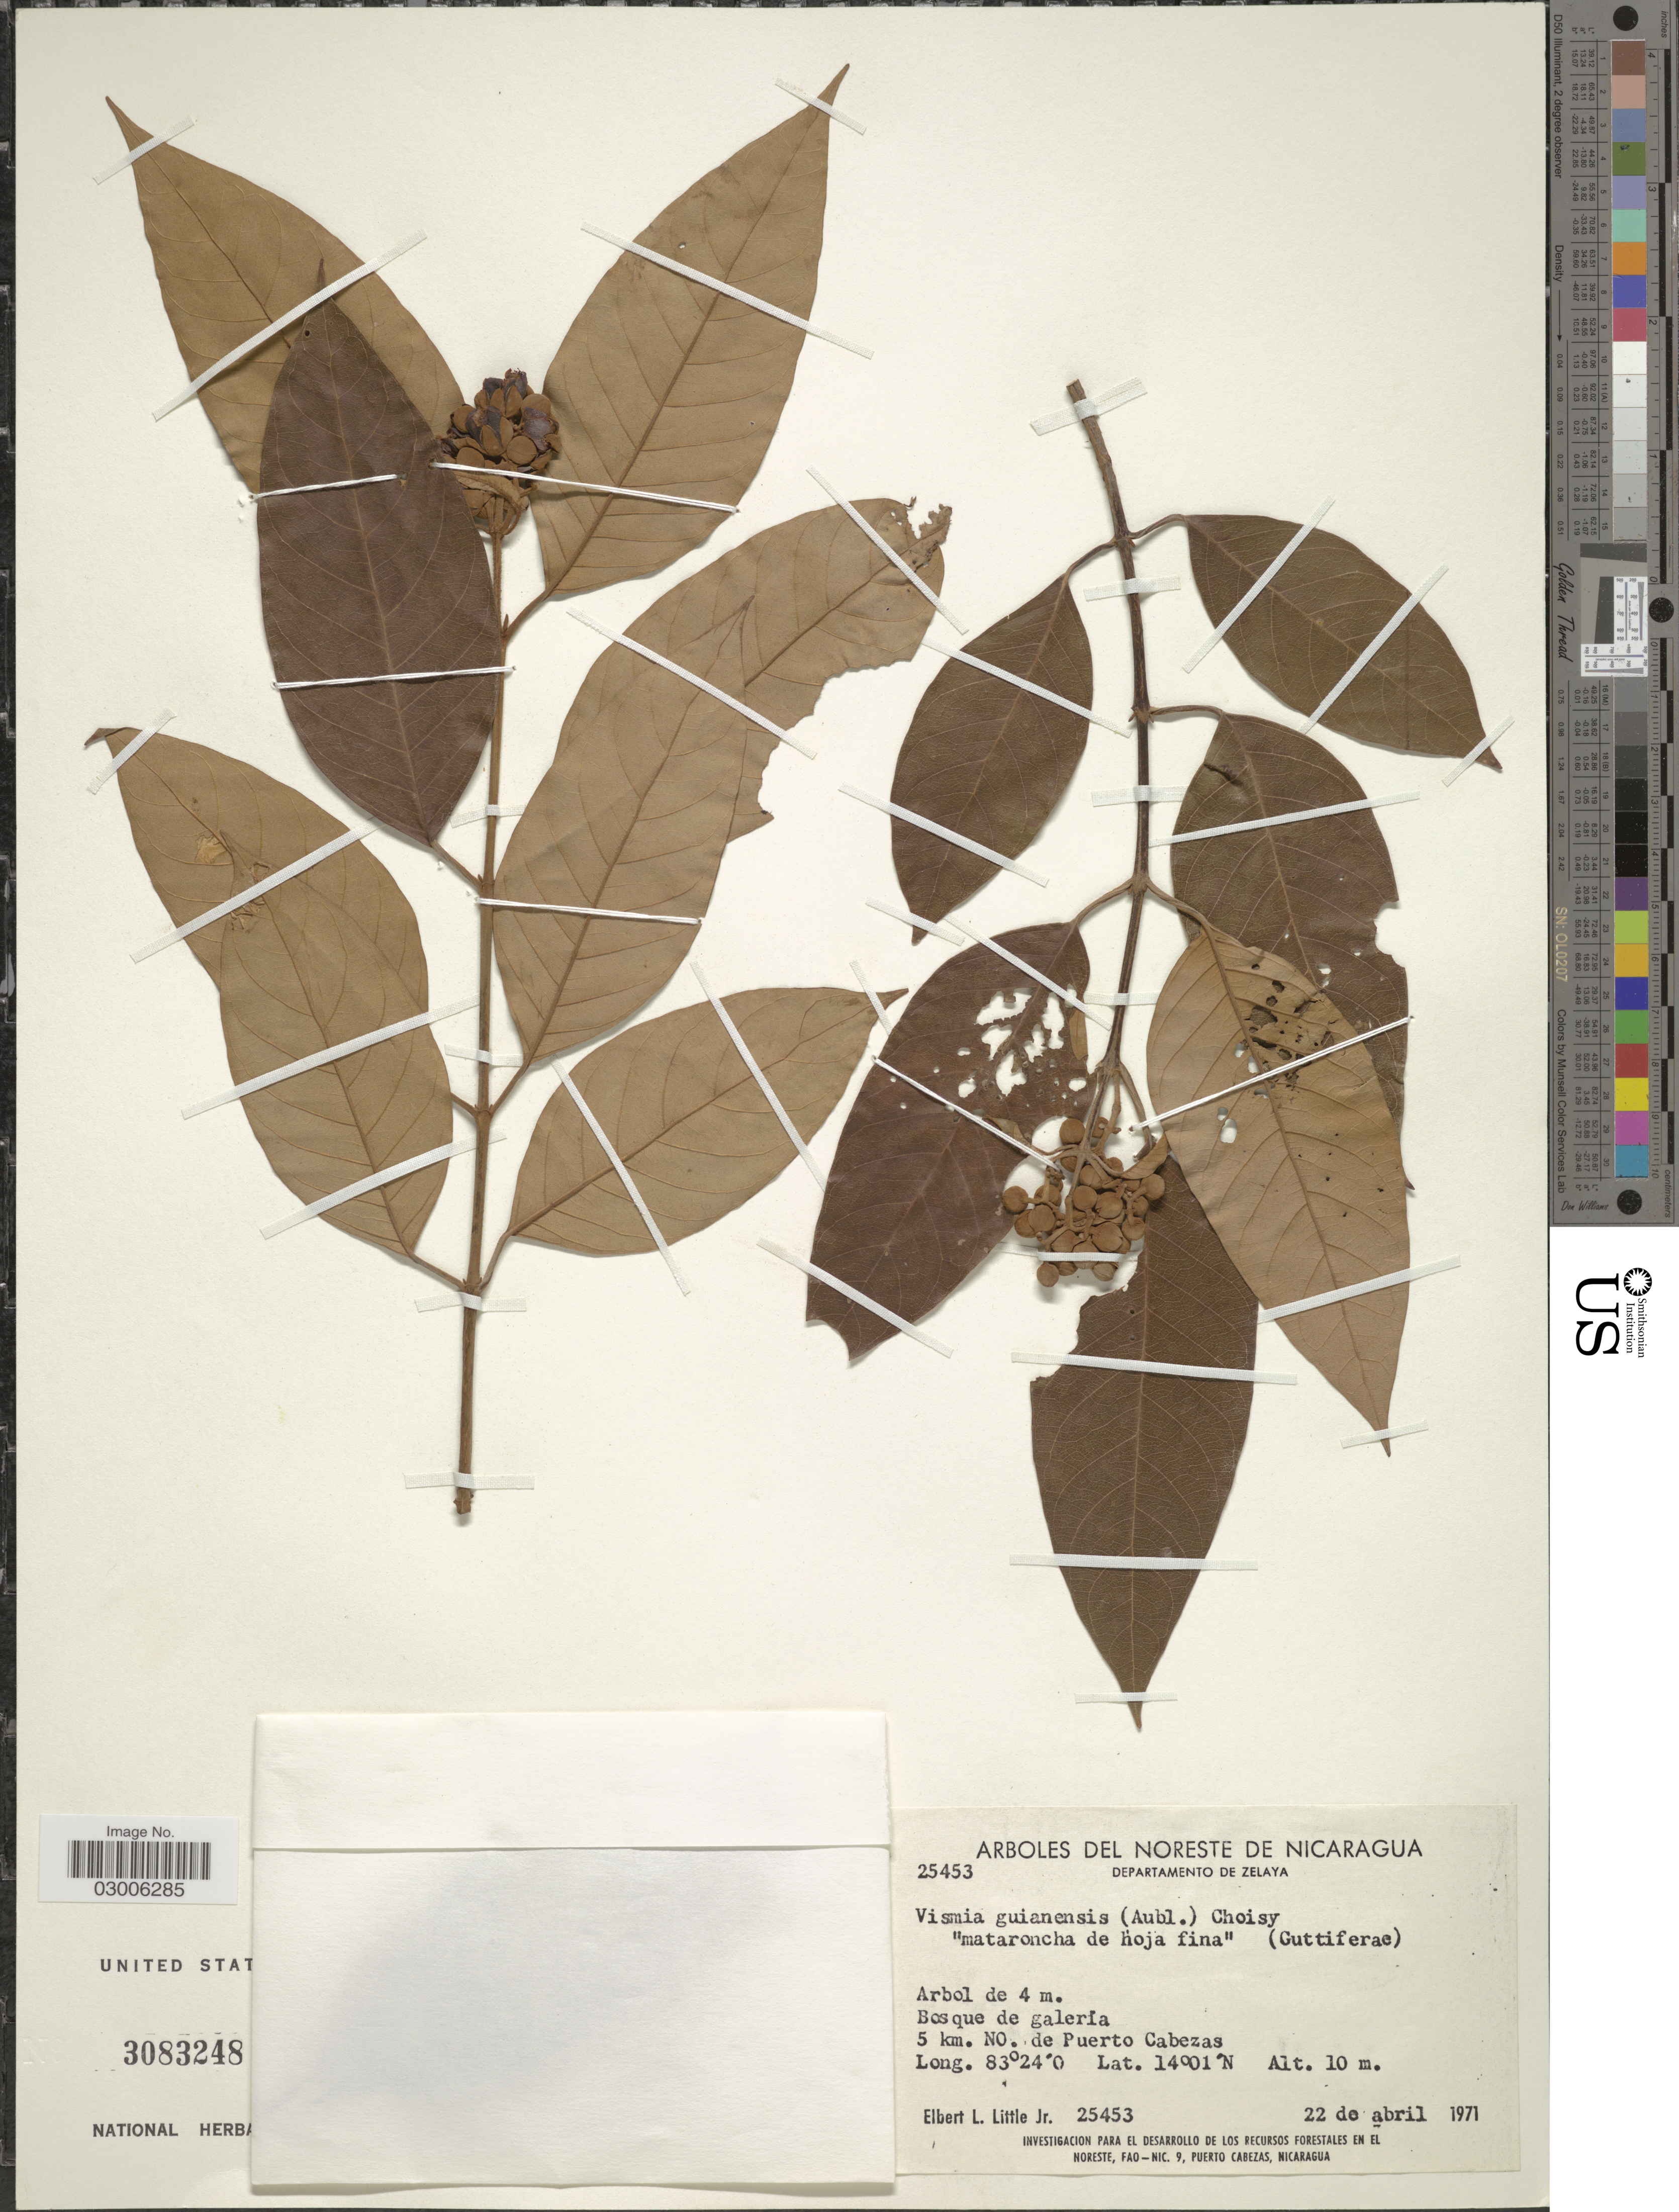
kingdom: Plantae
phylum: Tracheophyta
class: Magnoliopsida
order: Malpighiales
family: Hypericaceae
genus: Vismia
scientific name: Vismia guianensis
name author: (Aubl.) Pers.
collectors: E. L. Little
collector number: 25453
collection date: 1971-04-22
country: Nicaragua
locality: Noreste de Nicaragua. Departamento de Zelaya. 5 km. NO. de Puerto Cabezas.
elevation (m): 10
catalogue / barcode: US 3083248